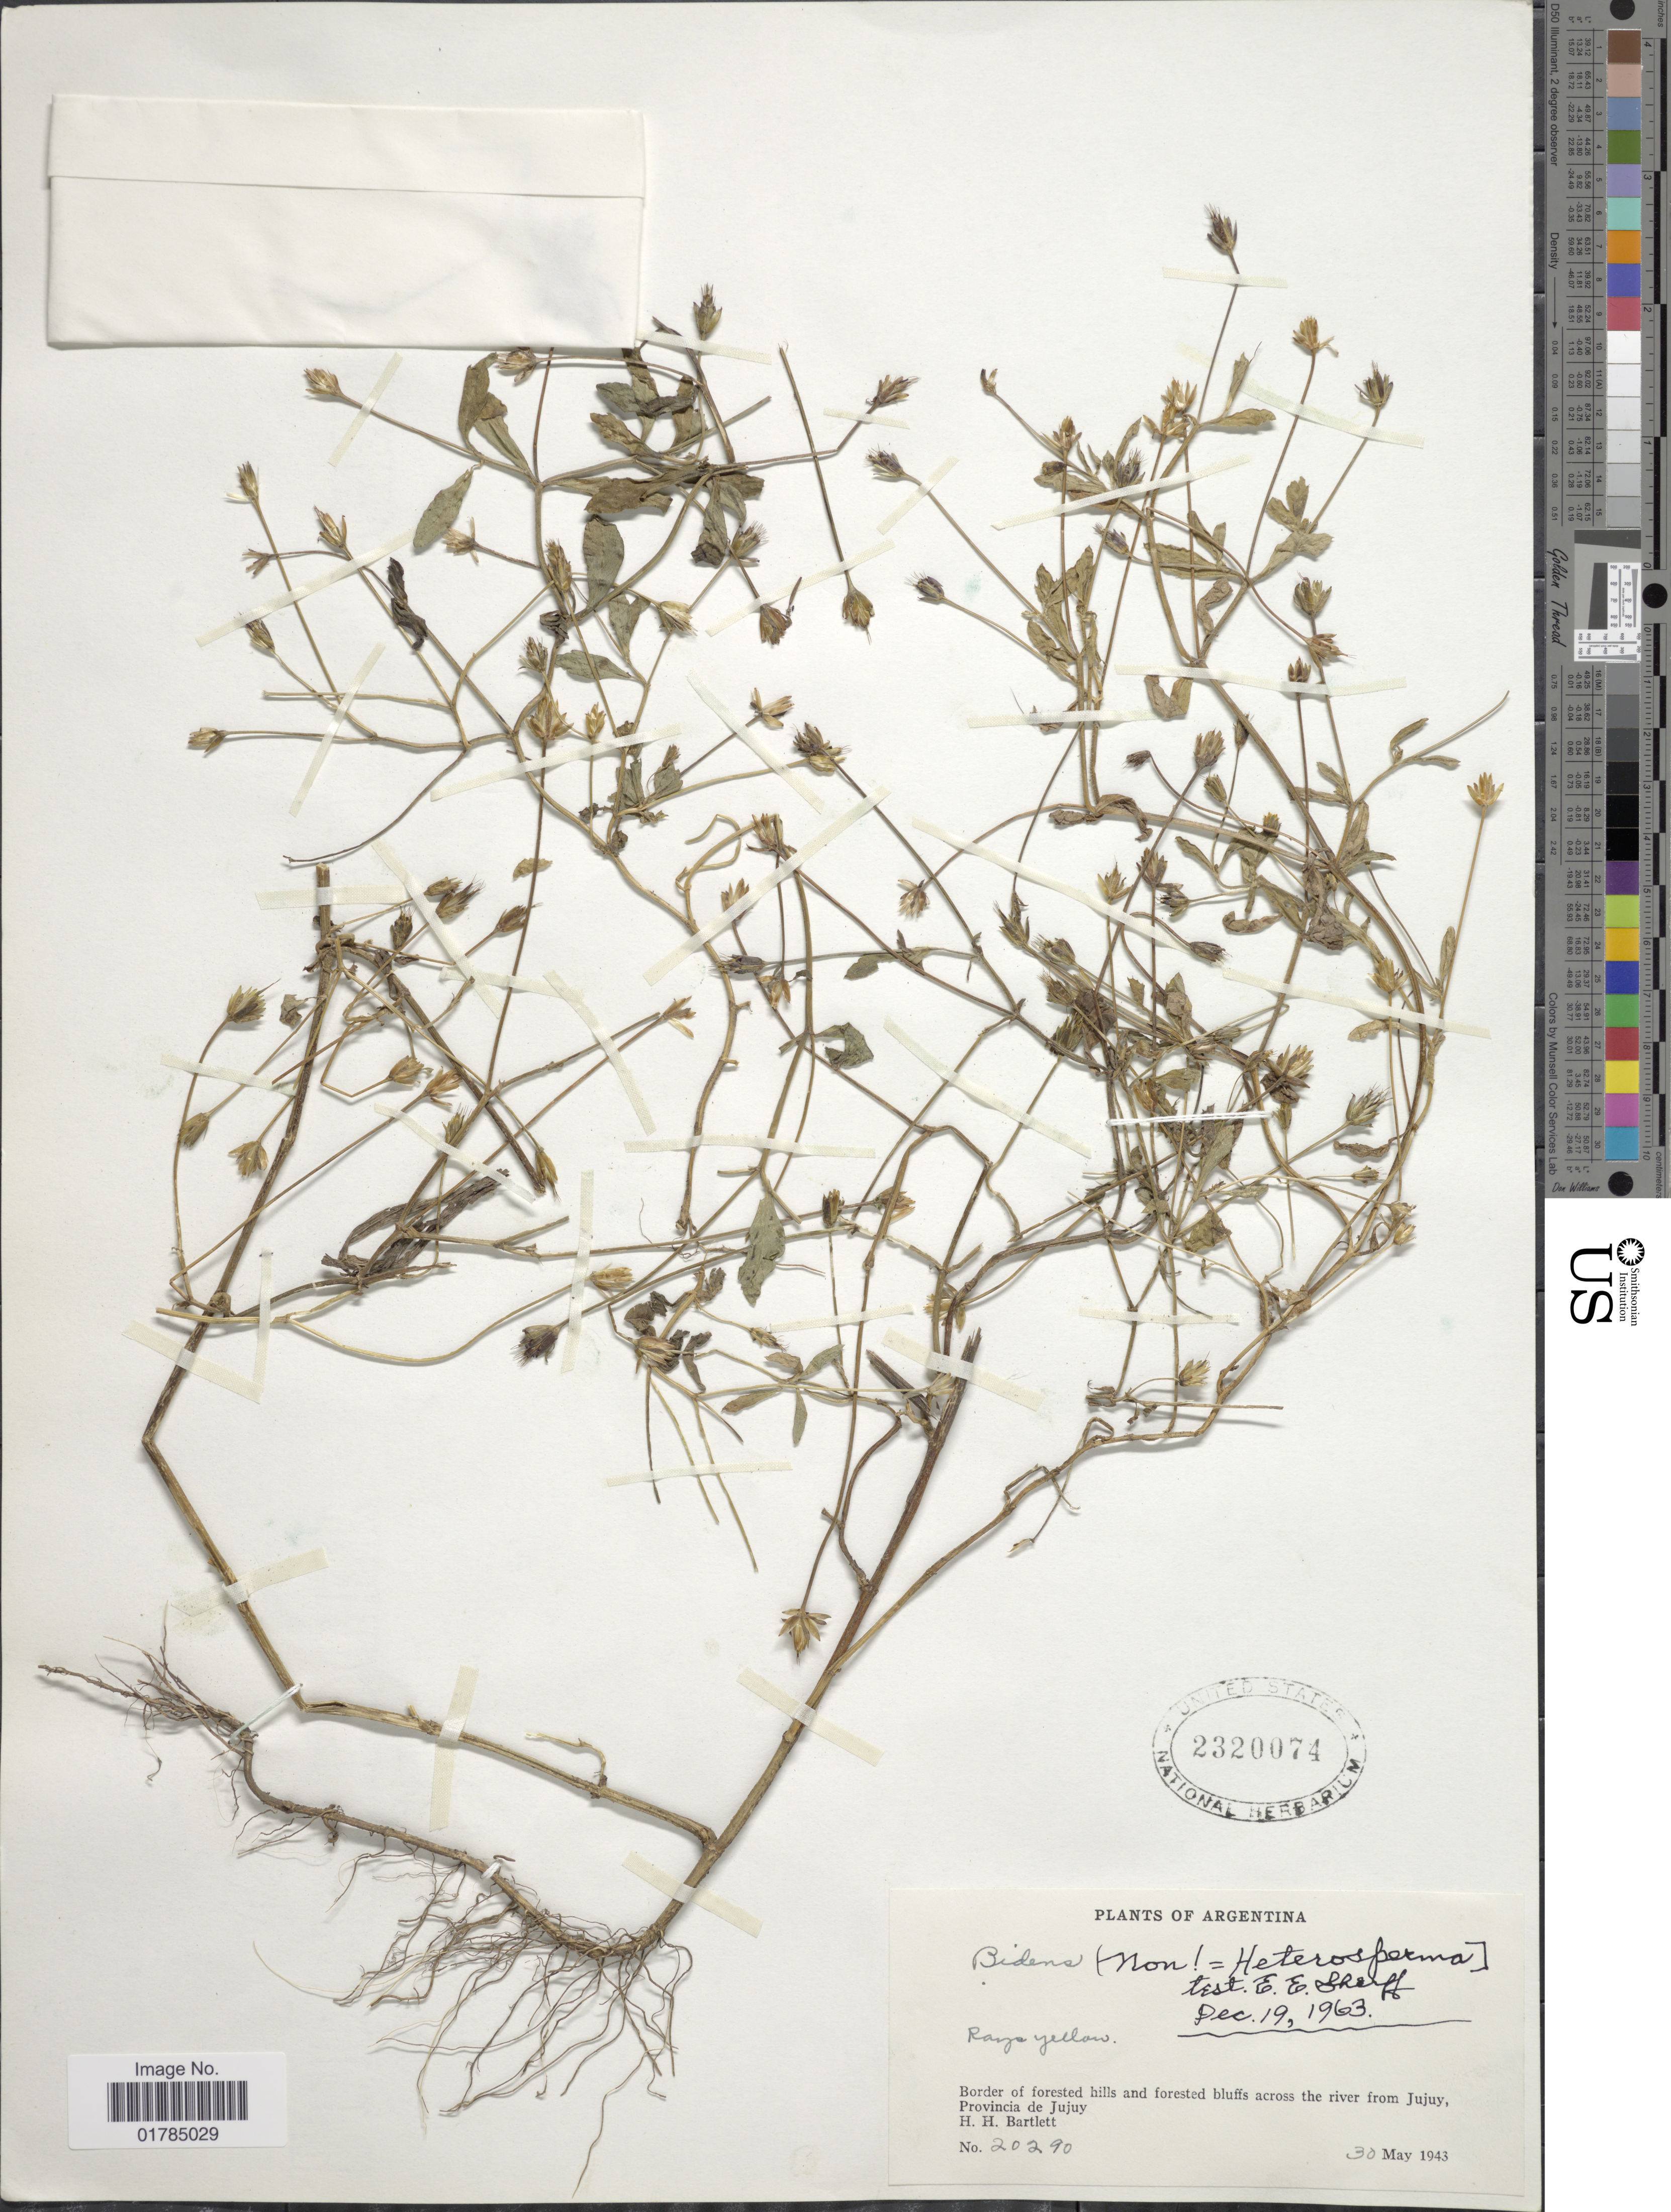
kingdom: Plantae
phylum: Tracheophyta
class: Magnoliopsida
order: Asterales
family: Asteraceae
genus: Heterosperma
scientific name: Heterosperma sp.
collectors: H. H. Bartlett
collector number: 20290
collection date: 1943-05-30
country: Argentina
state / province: Jujuy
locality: Across the river from Jujuy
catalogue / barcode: US 2320074